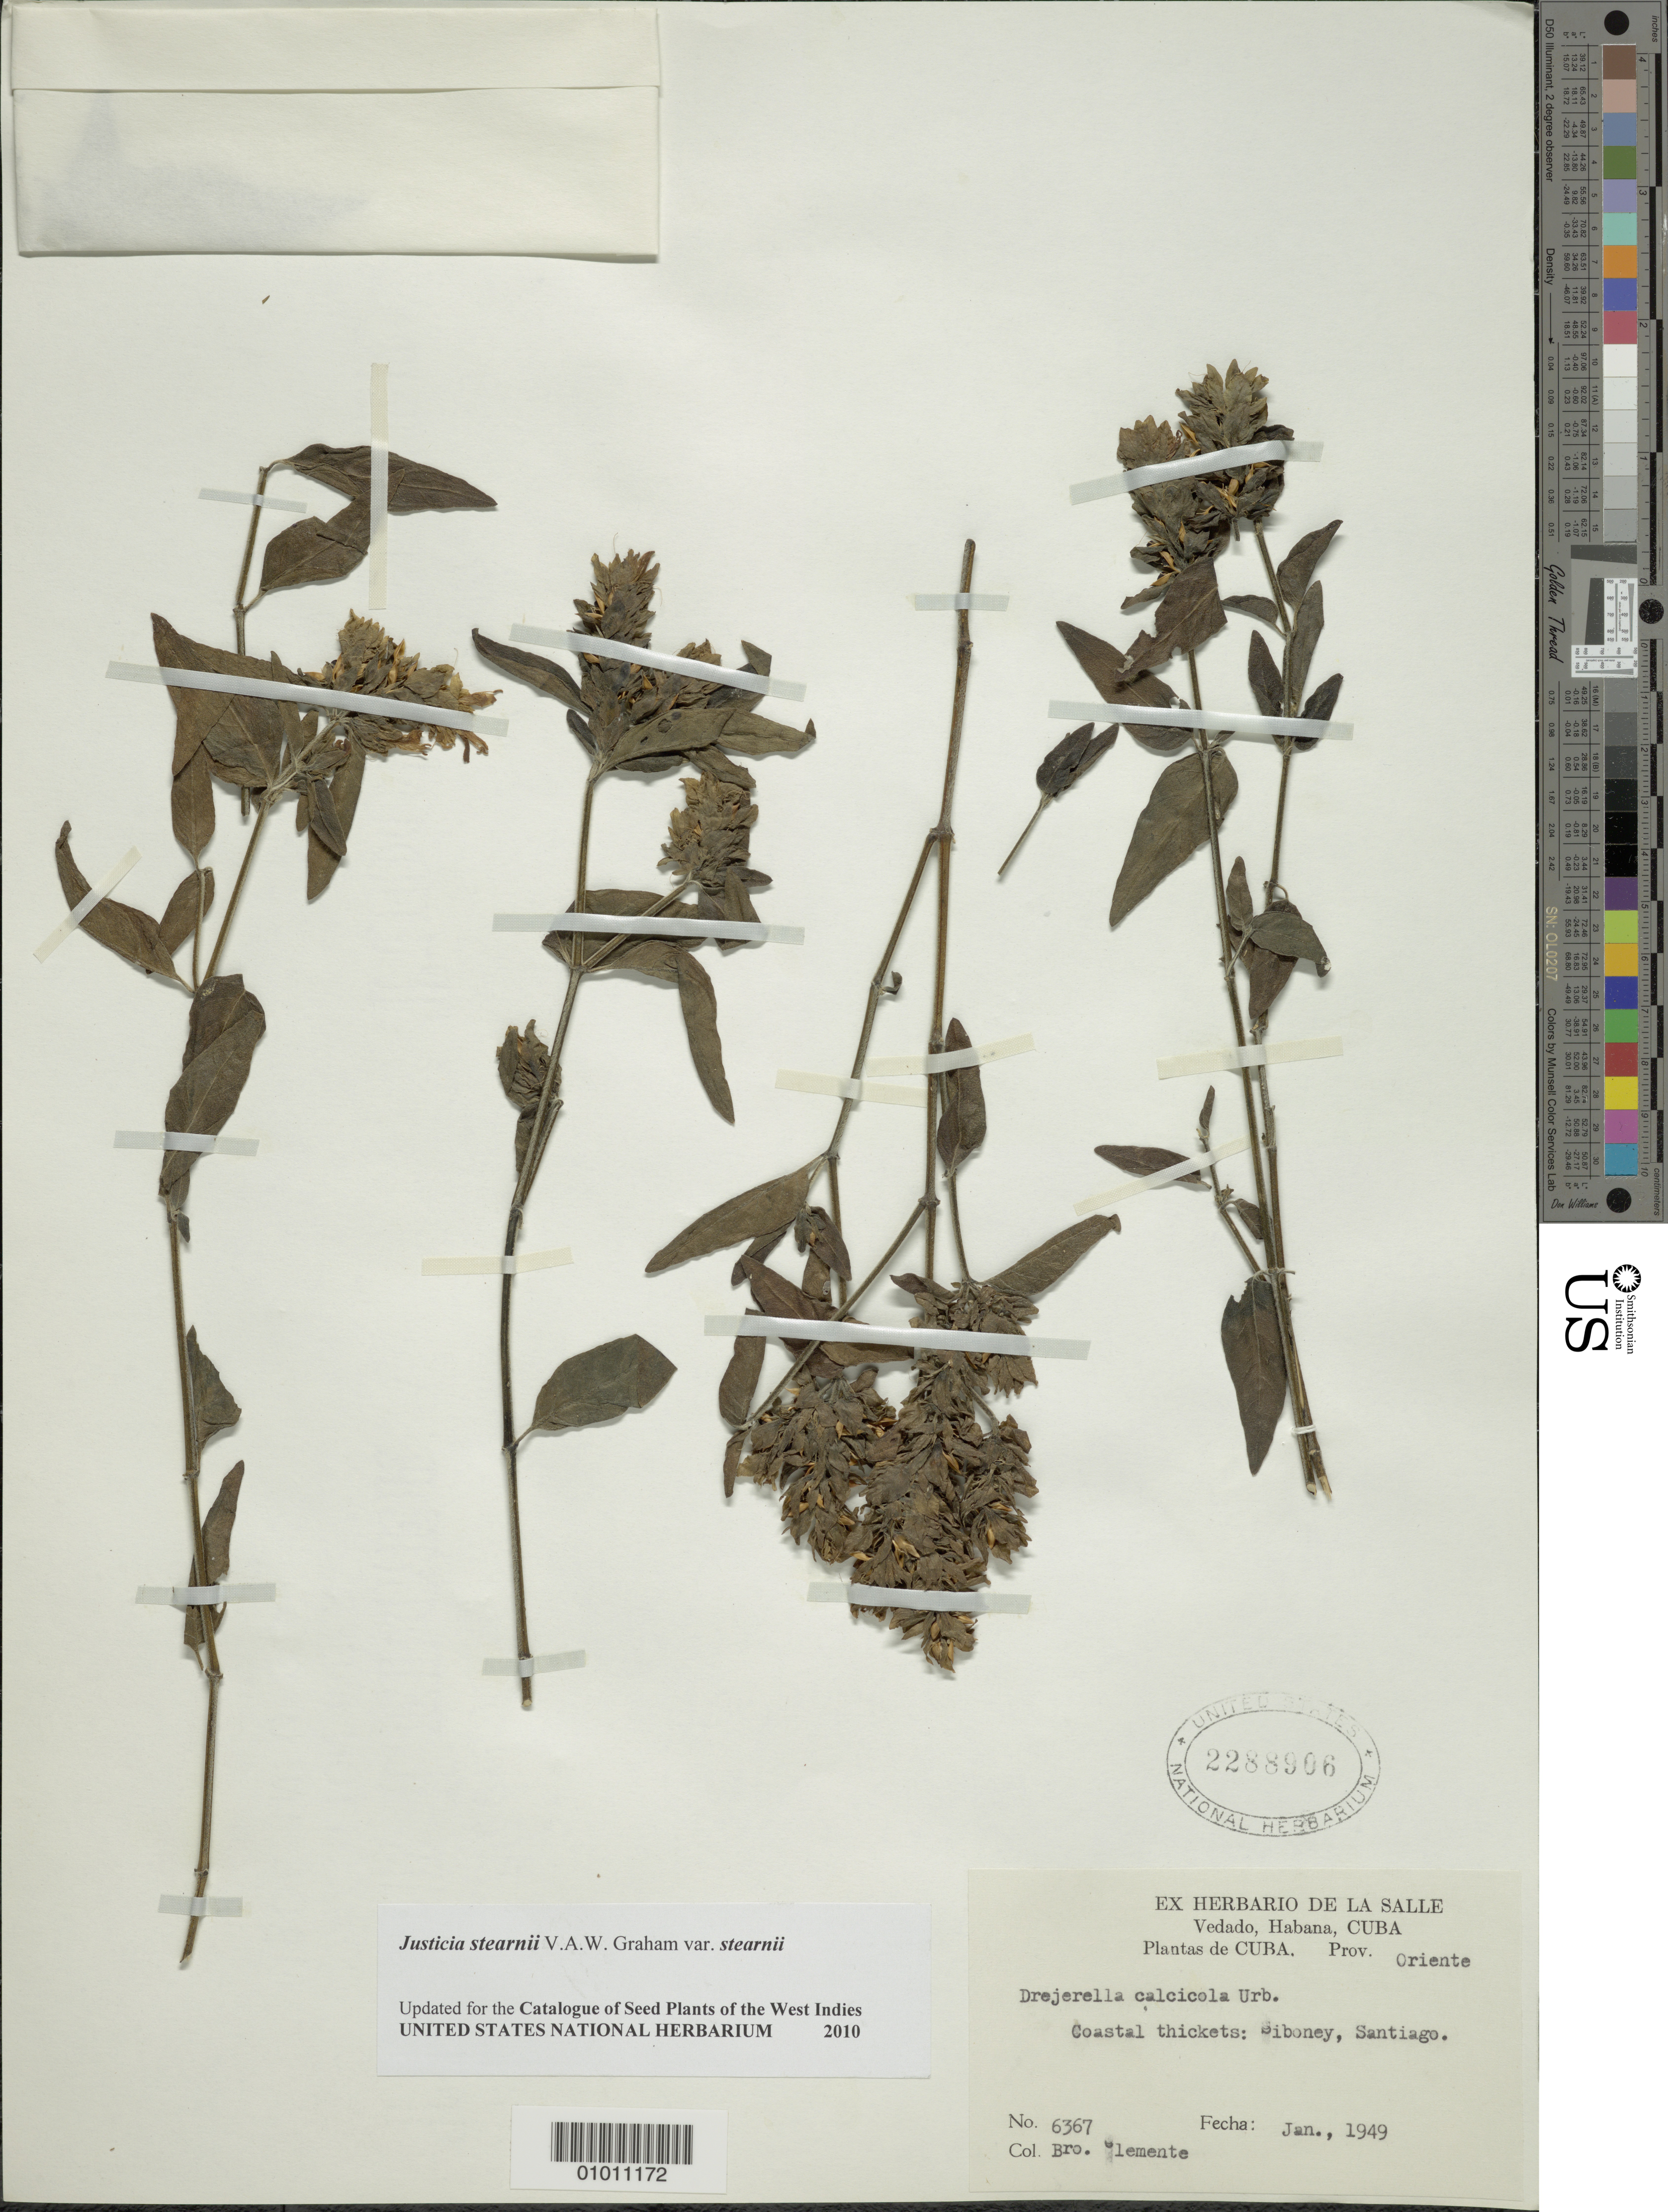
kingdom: Plantae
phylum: Tracheophyta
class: Magnoliopsida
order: Lamiales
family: Acanthaceae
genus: Justicia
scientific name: Justicia stearnii var. stearnii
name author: V.A.W. Graham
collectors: Bro. Clemente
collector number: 6367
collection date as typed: Jan 1949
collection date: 1949-01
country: Cuba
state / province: Santiago de Cuba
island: Cuba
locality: Siboney, Santiago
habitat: Coastal thickets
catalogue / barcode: US 2288906